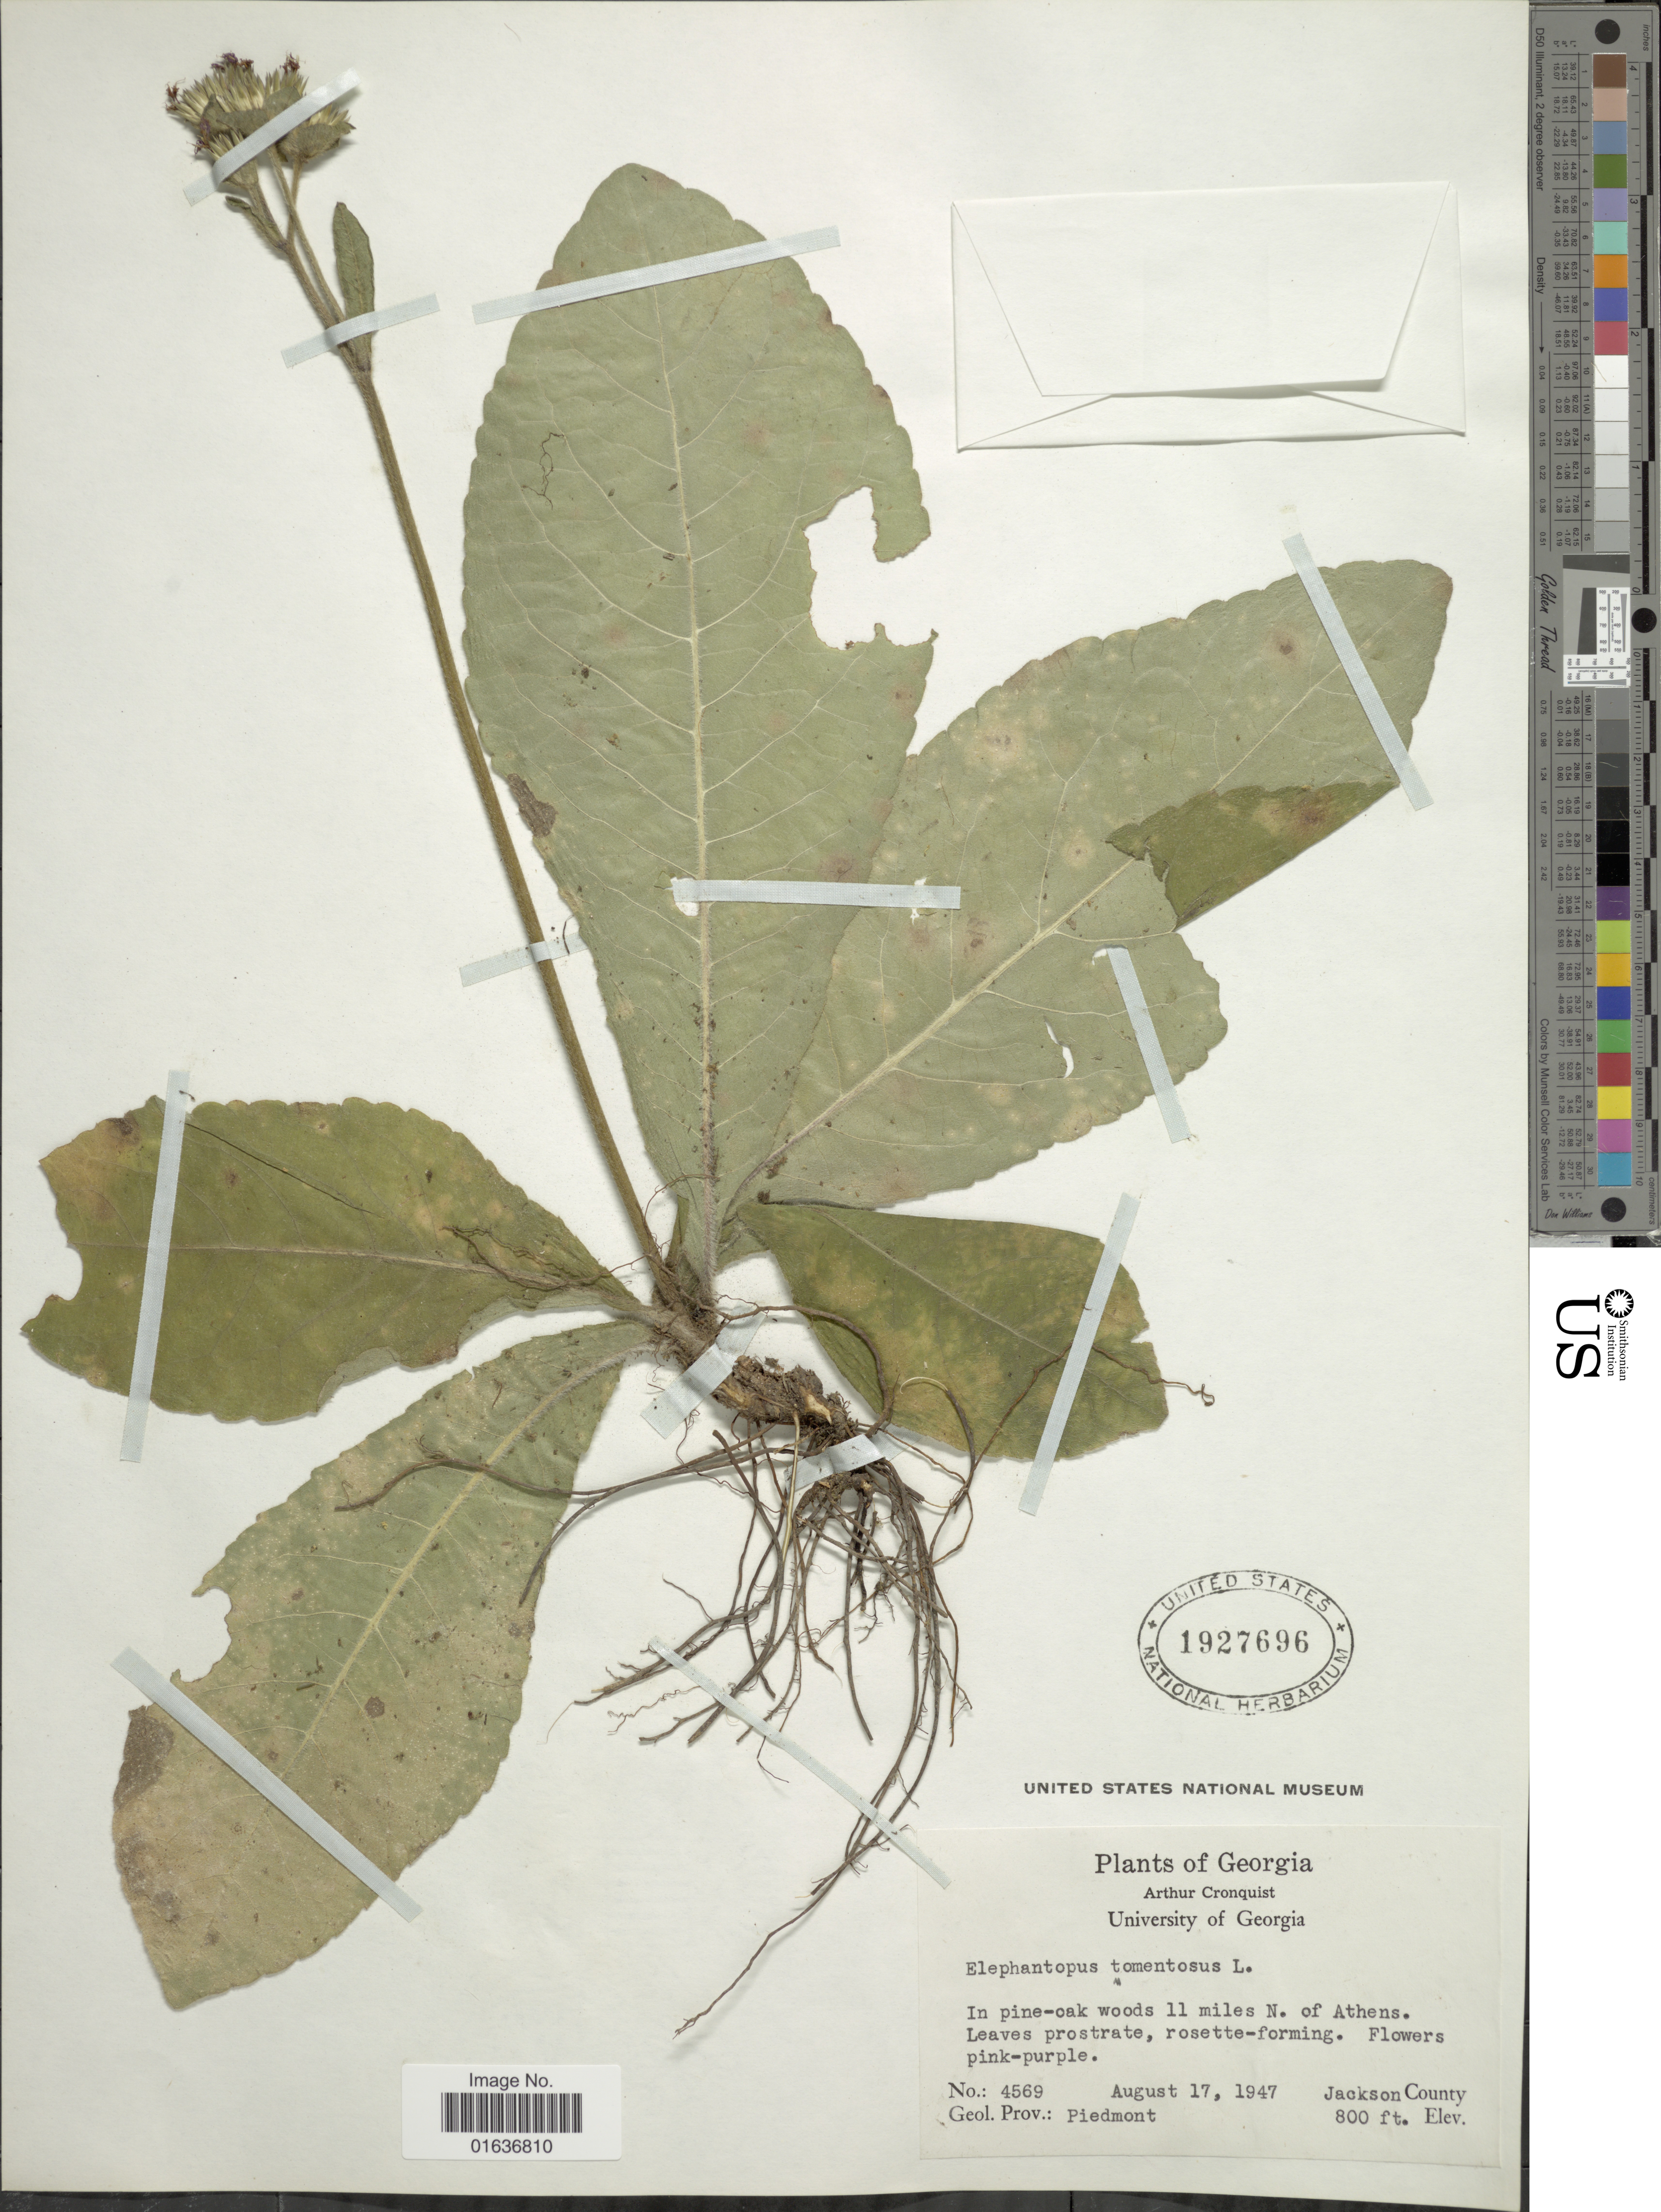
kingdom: Plantae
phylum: Tracheophyta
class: Magnoliopsida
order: Asterales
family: Asteraceae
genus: Elephantopus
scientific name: Elephantopus tomentosus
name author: L.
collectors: A. J. Cronquist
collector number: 4569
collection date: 1947-08-17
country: United States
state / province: Georgia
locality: In pine-oak woods 11 miles N. of Athens, Jackson County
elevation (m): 244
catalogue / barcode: US 1927696